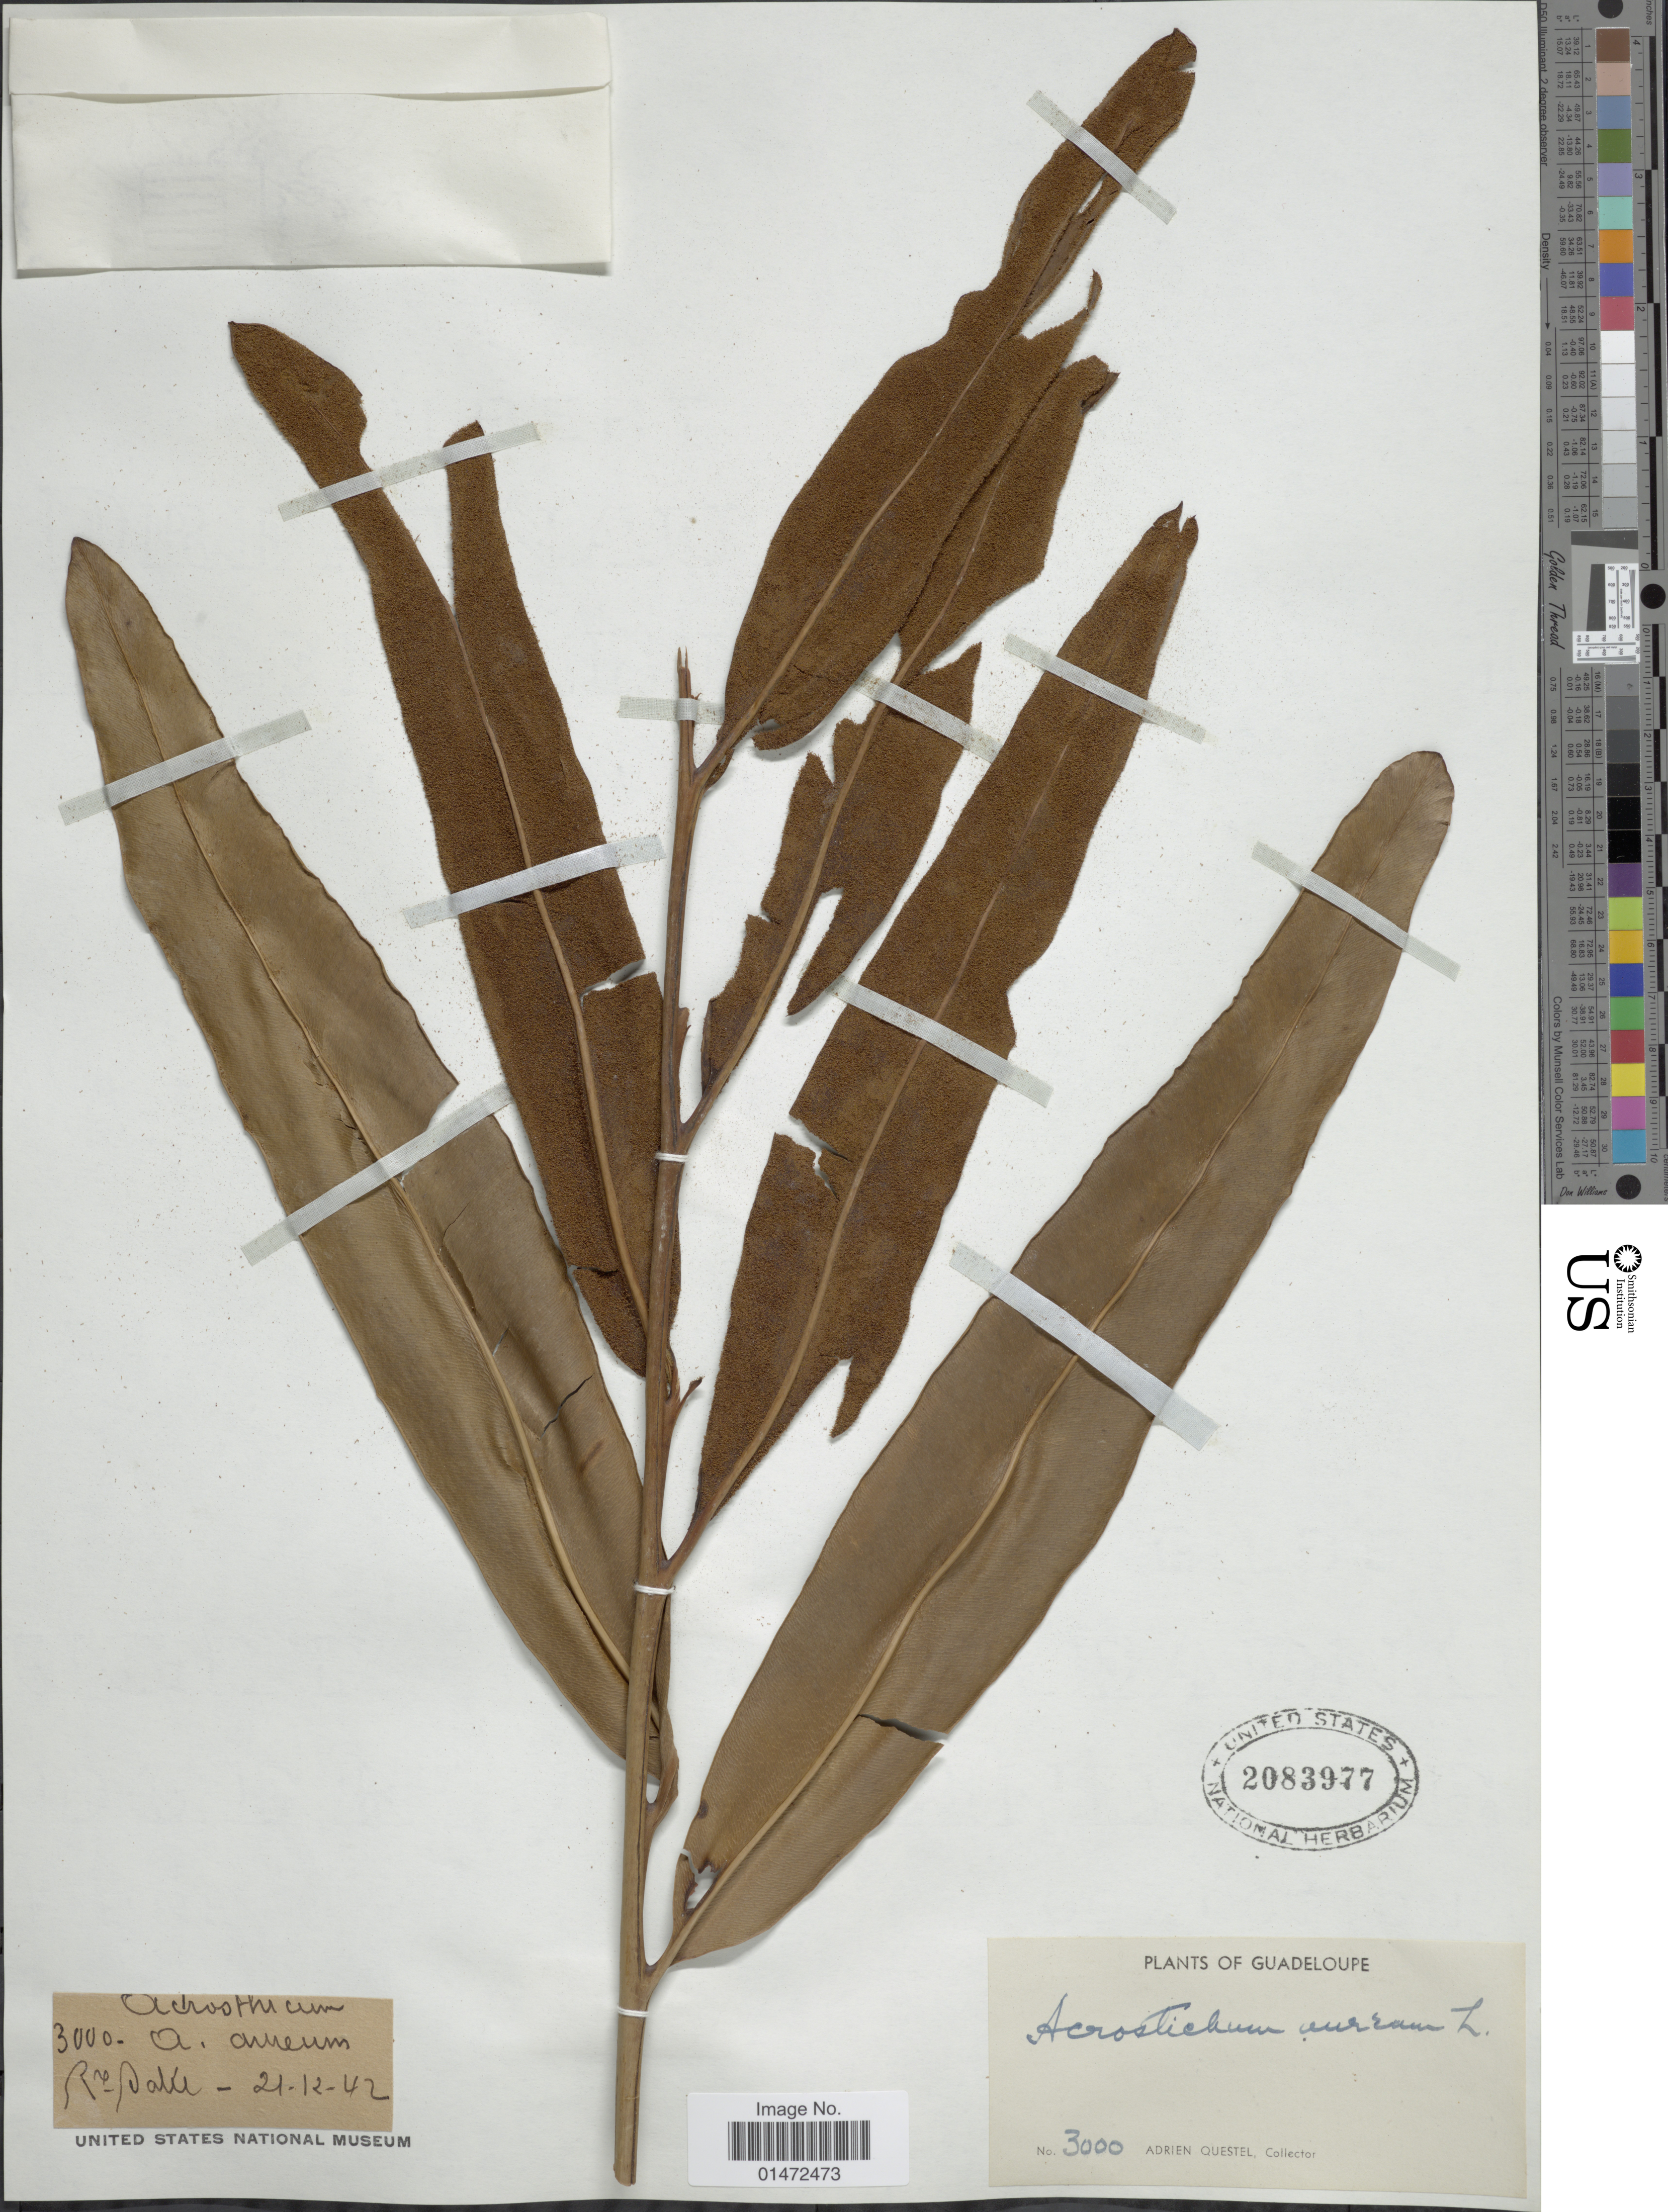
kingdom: Plantae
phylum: Tracheophyta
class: Polypodiopsida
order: Polypodiales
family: Pteridaceae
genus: Acrostichum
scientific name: Acrostichum aureum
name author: L.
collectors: A. Questel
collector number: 3000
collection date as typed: Transcribed d/m/y: 21/12/42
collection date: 1941-12-21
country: Guadeloupe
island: Grande-Terre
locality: Riv. Salée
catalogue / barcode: US 2083977